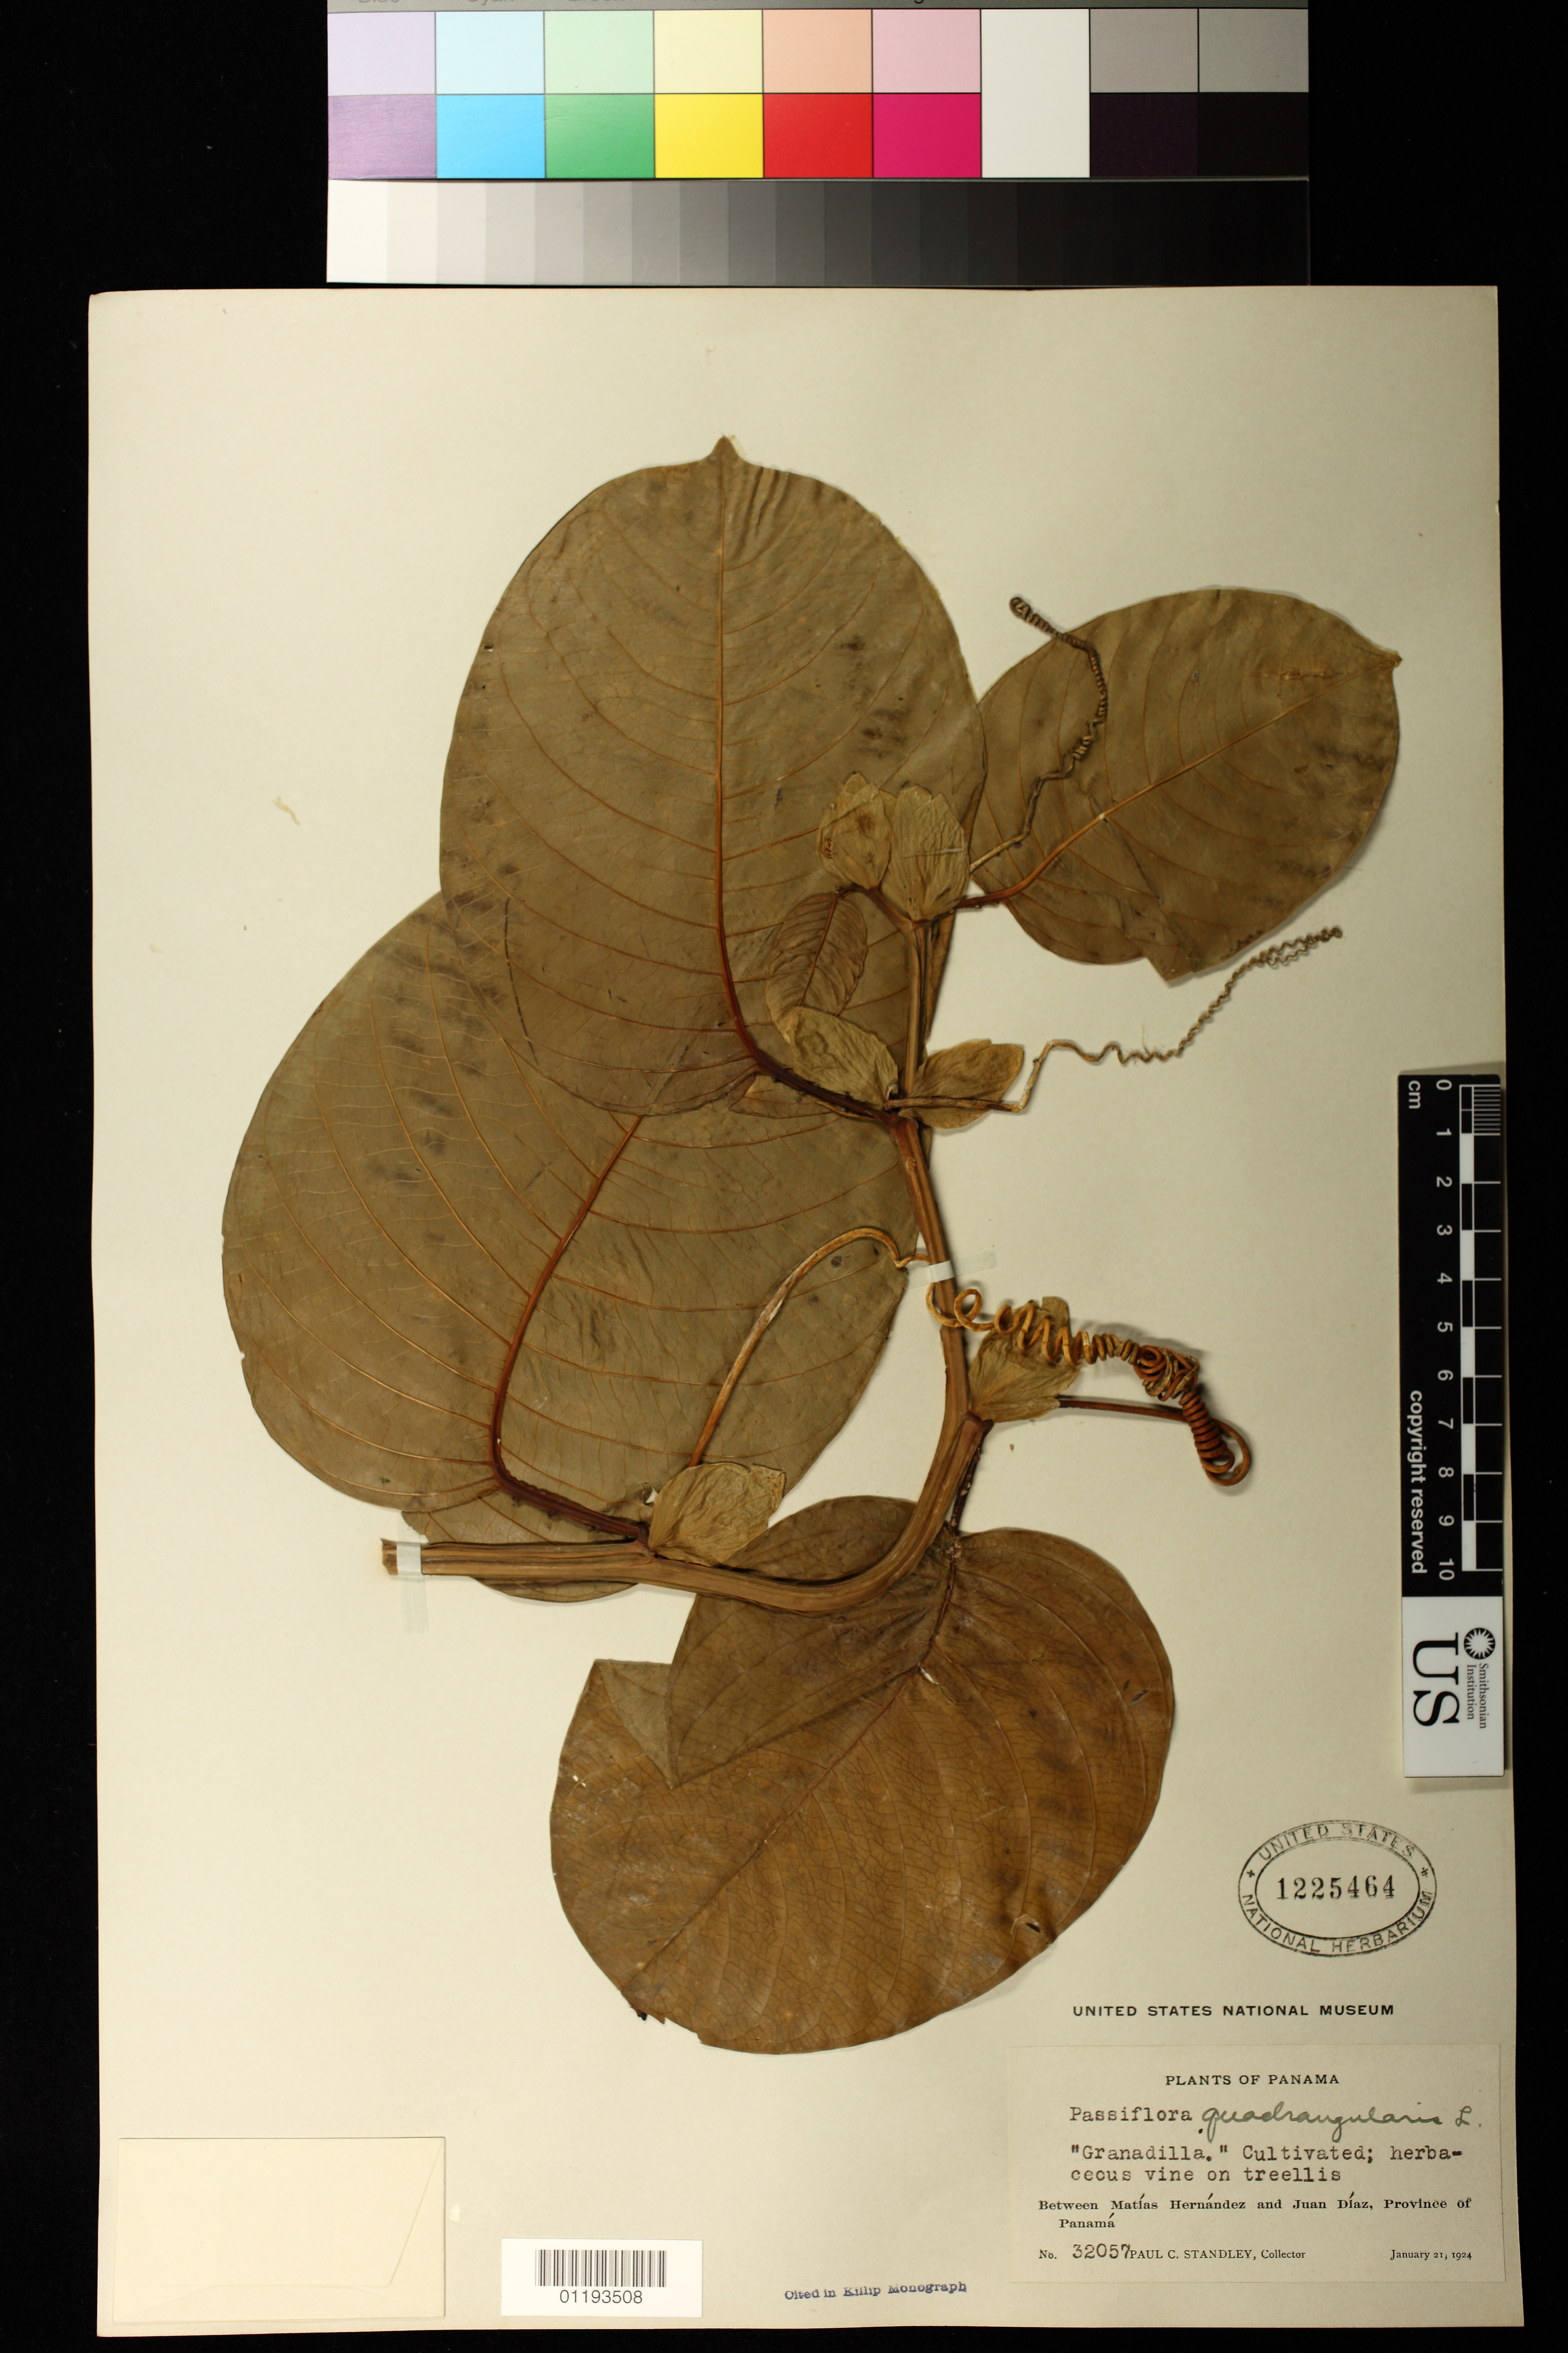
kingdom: Plantae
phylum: Tracheophyta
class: Magnoliopsida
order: Malpighiales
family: Passifloraceae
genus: Passiflora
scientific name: Passiflora quadrangularis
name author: L.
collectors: P. C. Standley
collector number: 32057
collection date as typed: Jan 21 1924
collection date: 1924-01-21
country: Panama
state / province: Panamá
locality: Between Matias Hernandez and Juan Diaz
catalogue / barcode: US 1225464